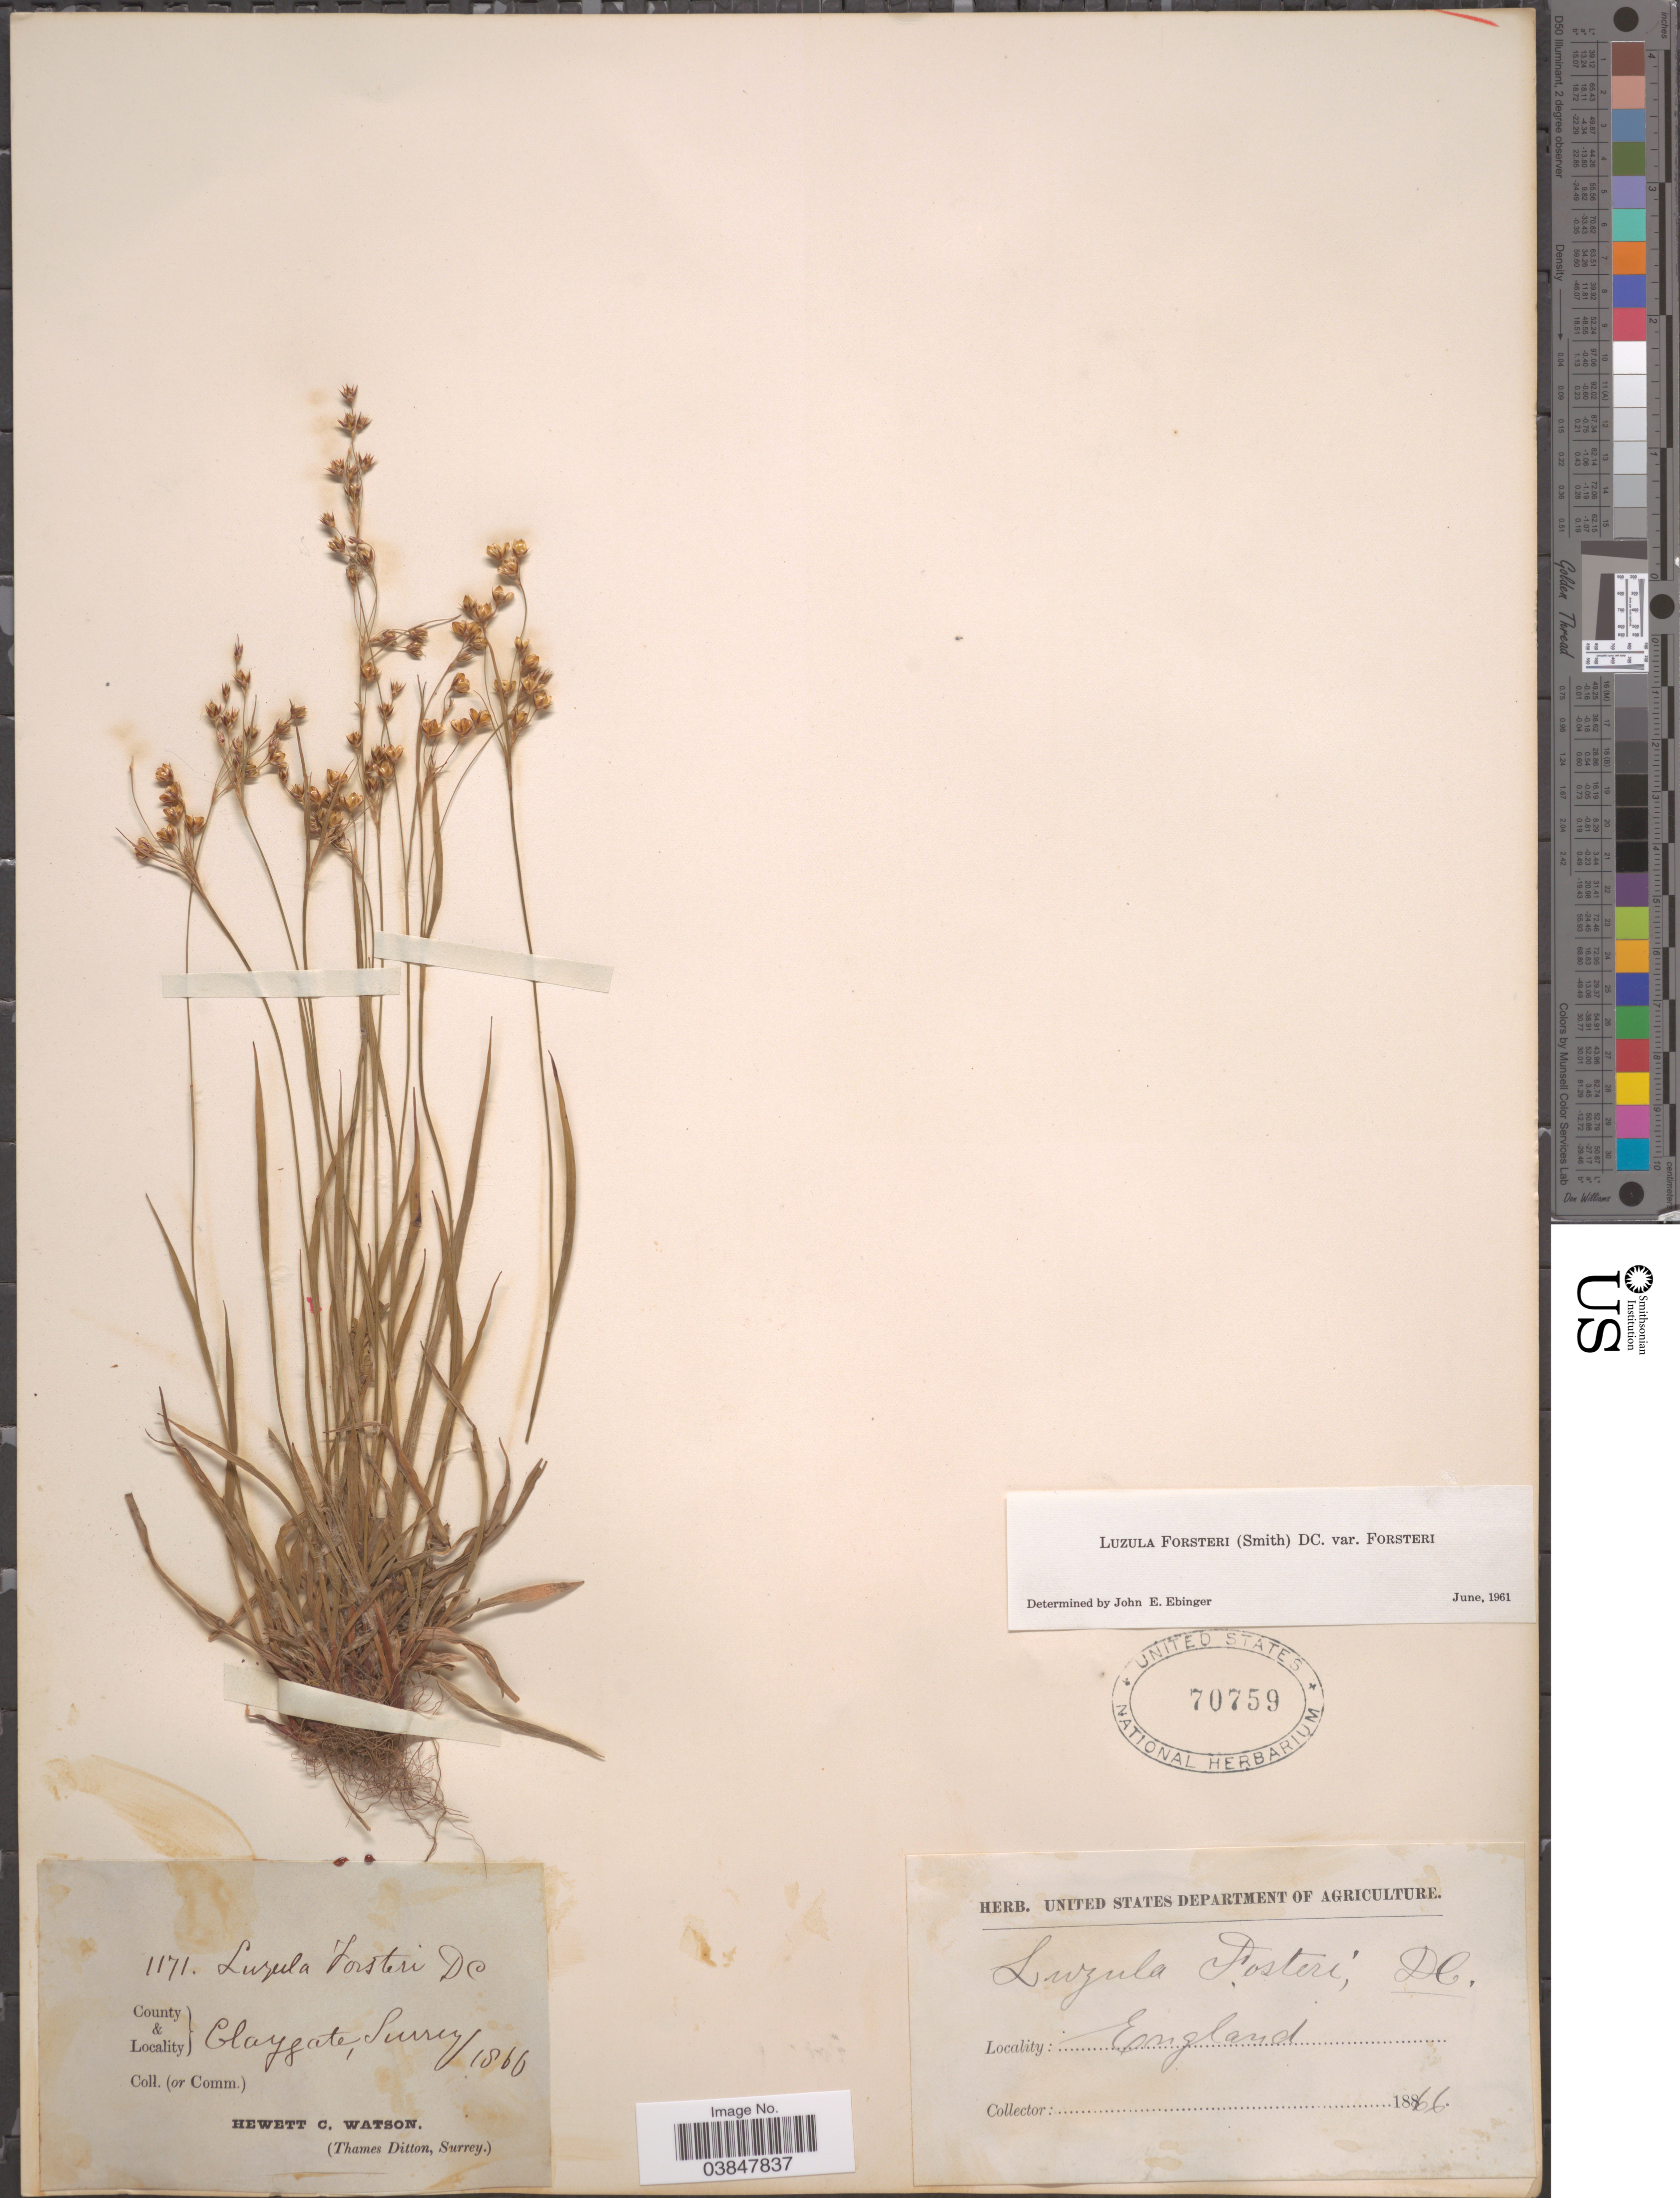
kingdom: Plantae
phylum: Tracheophyta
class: Liliopsida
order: Poales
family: Juncaceae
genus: Luzula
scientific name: Luzula forsteri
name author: (Sm.) DC.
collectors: H. Watson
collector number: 1171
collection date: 1866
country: United Kingdom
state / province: England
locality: County Glaygate, Surrey.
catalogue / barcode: US 70759